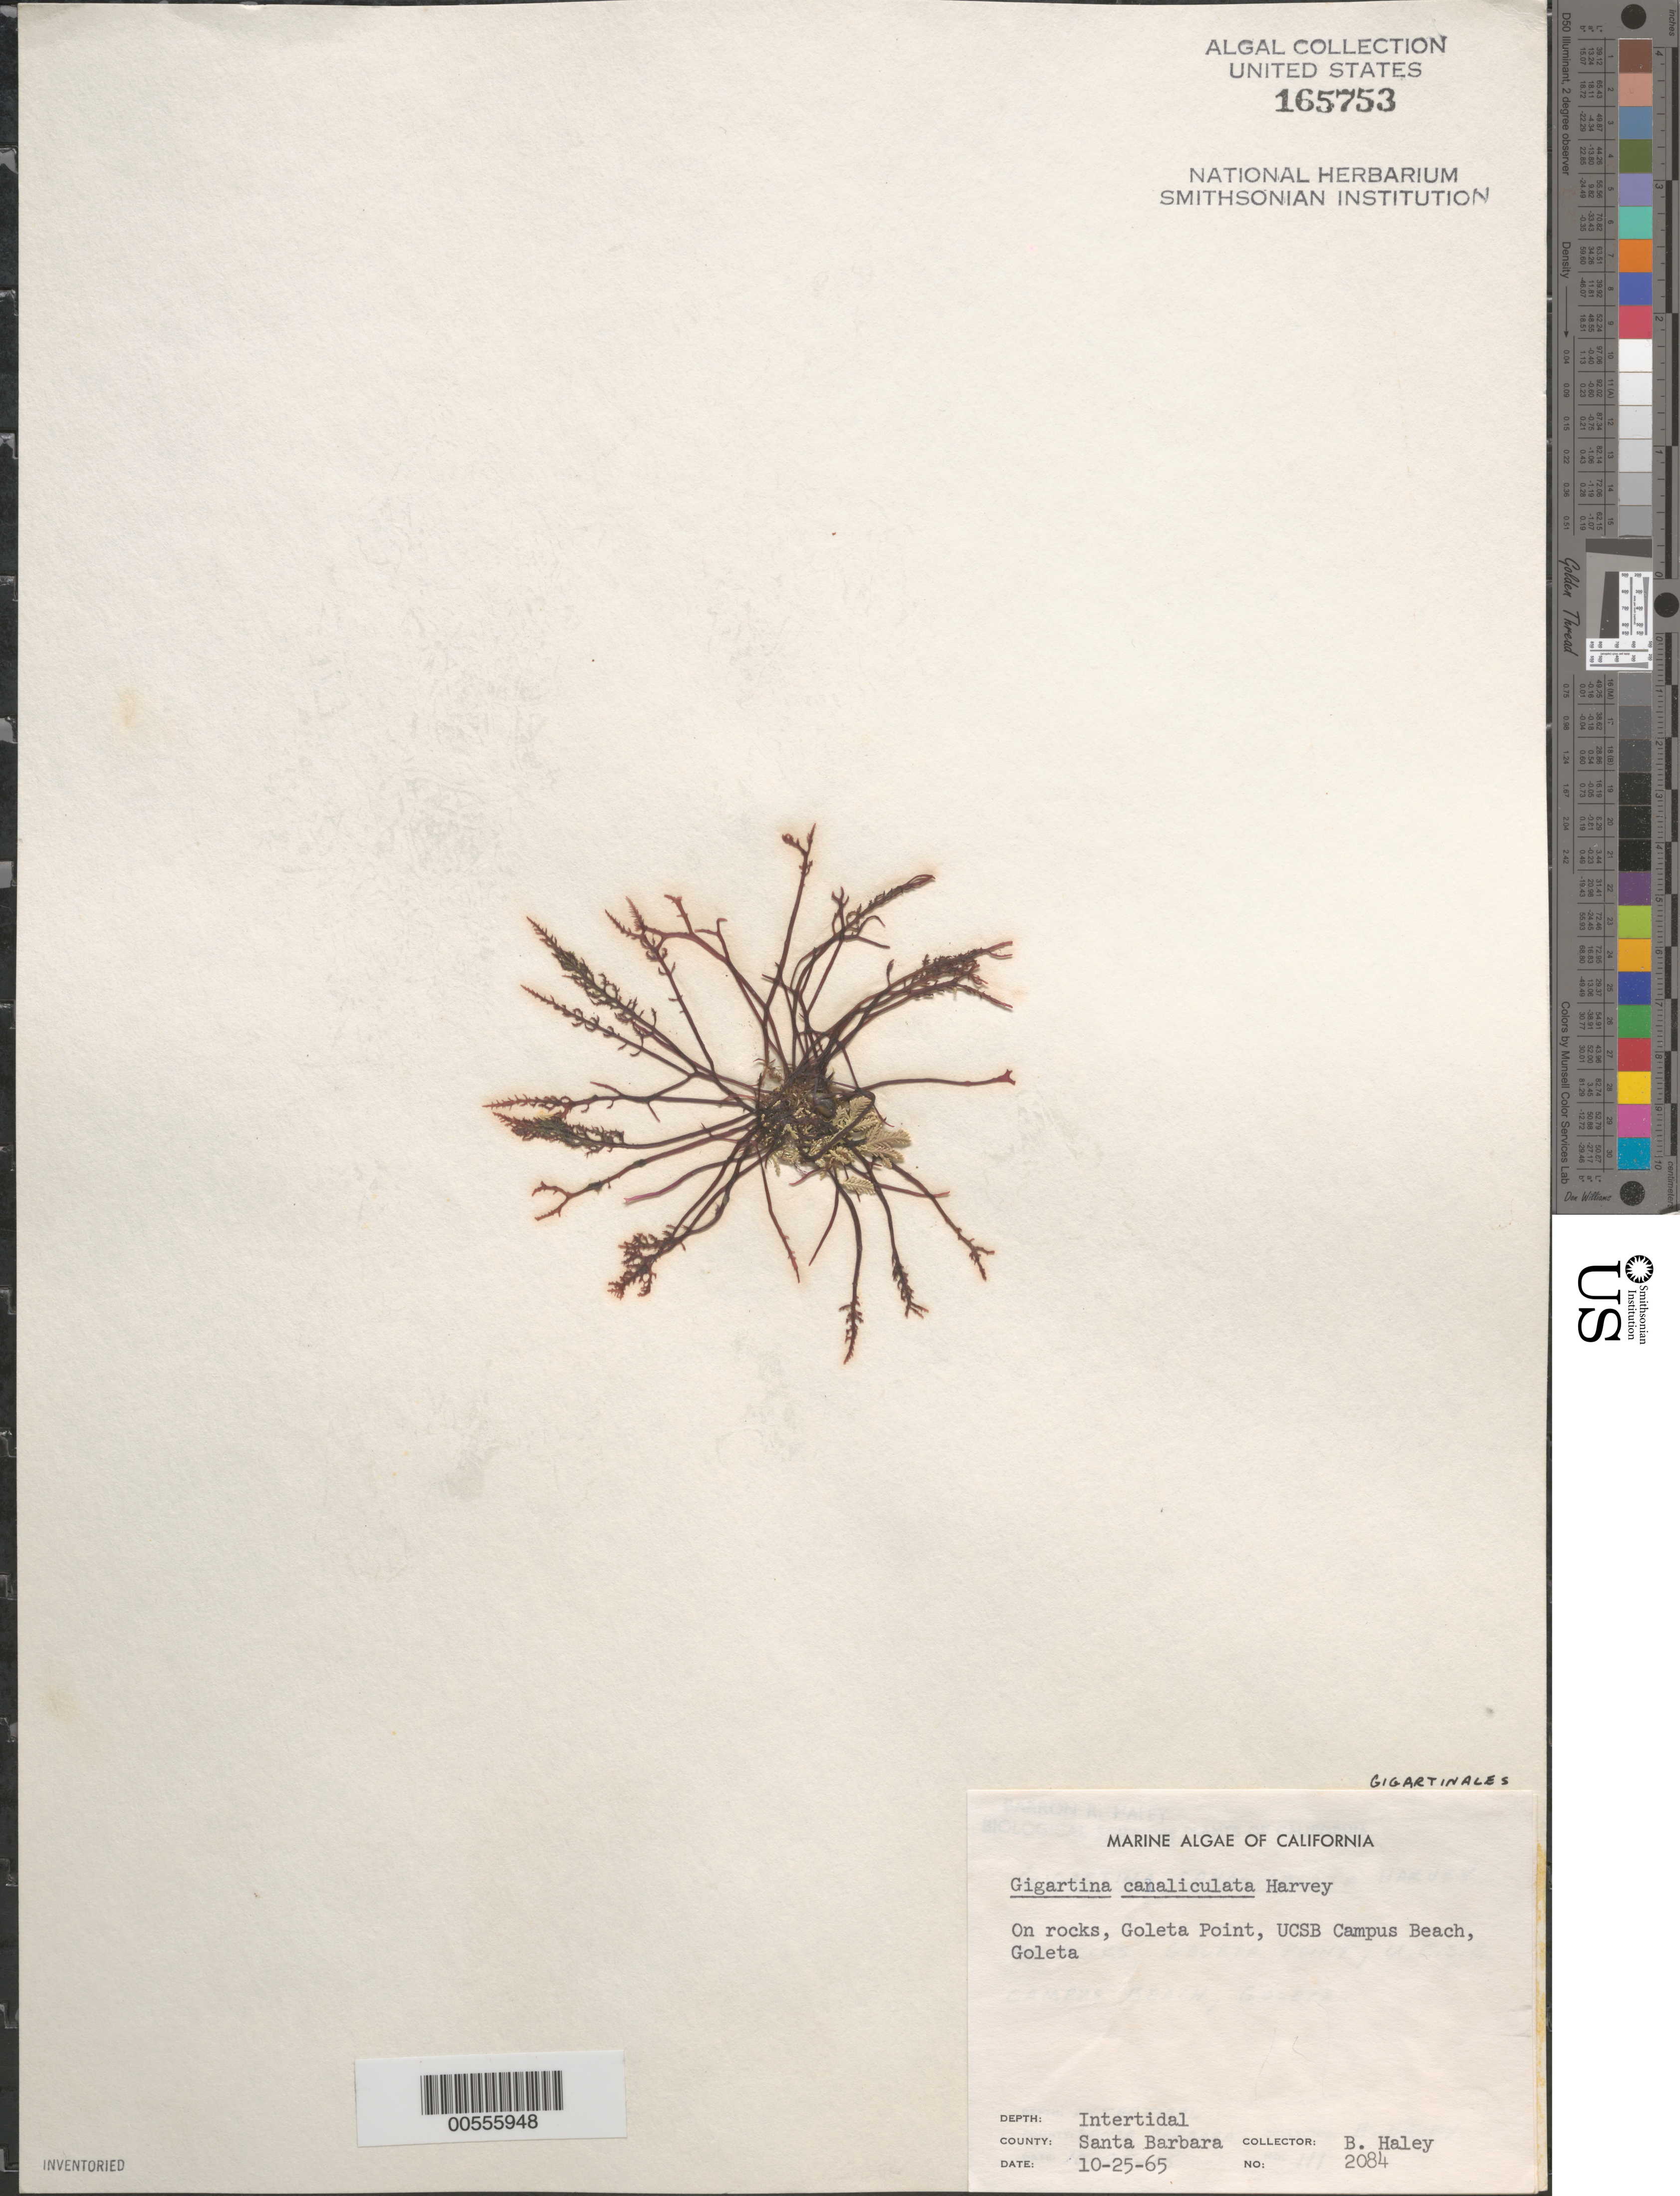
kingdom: Plantae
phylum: Rhodophyta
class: Florideophyceae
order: Gigartinales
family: Gigartinaceae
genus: Chondracanthus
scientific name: Chondracanthus canaliculatus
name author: (Harv.) Guiry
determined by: Algae name updating Project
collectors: B. Haley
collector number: Neushul 2084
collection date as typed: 25 Oct 1965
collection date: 1965-10-25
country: United States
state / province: California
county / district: Santa Barbara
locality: Goleta Point, University of California Santa Barbara, Campus Beach, Goleta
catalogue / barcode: US 165753